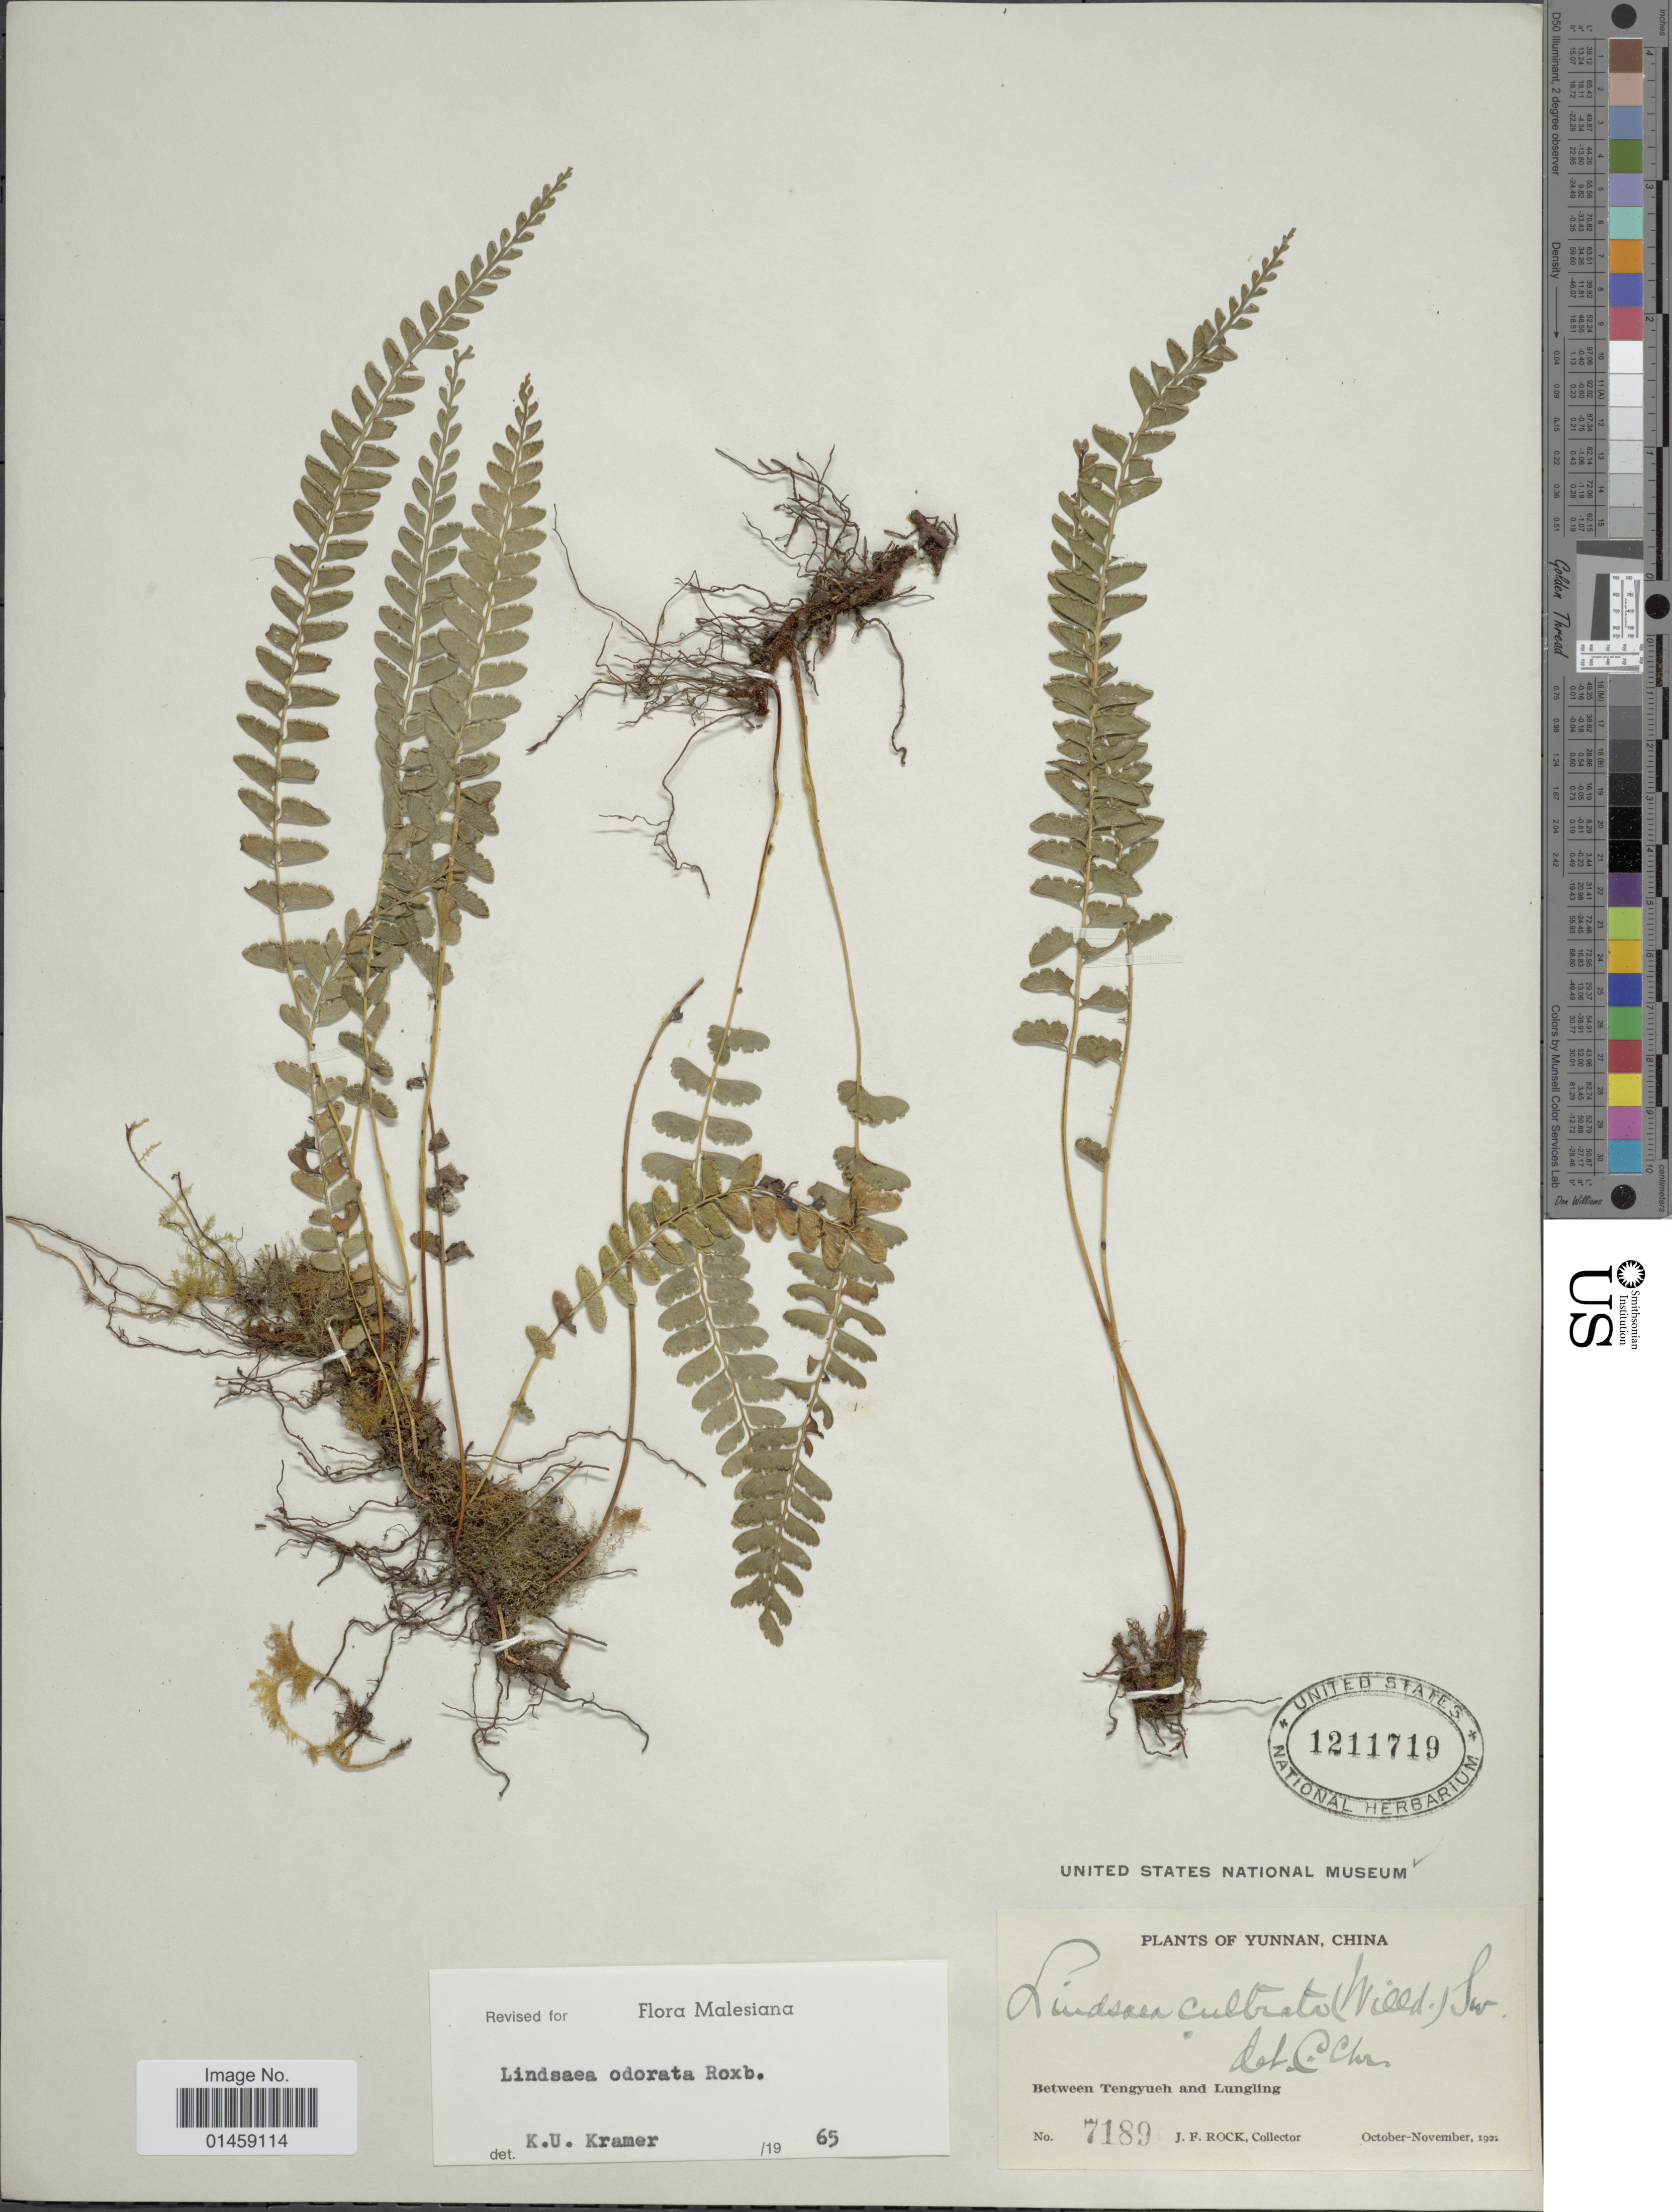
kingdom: Plantae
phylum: Tracheophyta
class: Polypodiopsida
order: Polypodiales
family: Lindsaeaceae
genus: Lindsaea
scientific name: Lindsaea odorata var. odorata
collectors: J. Rock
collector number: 7189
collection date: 1922-10/1922-11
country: China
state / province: Yunnan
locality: China, between Tengyueh and Lungling.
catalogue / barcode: US 1211719